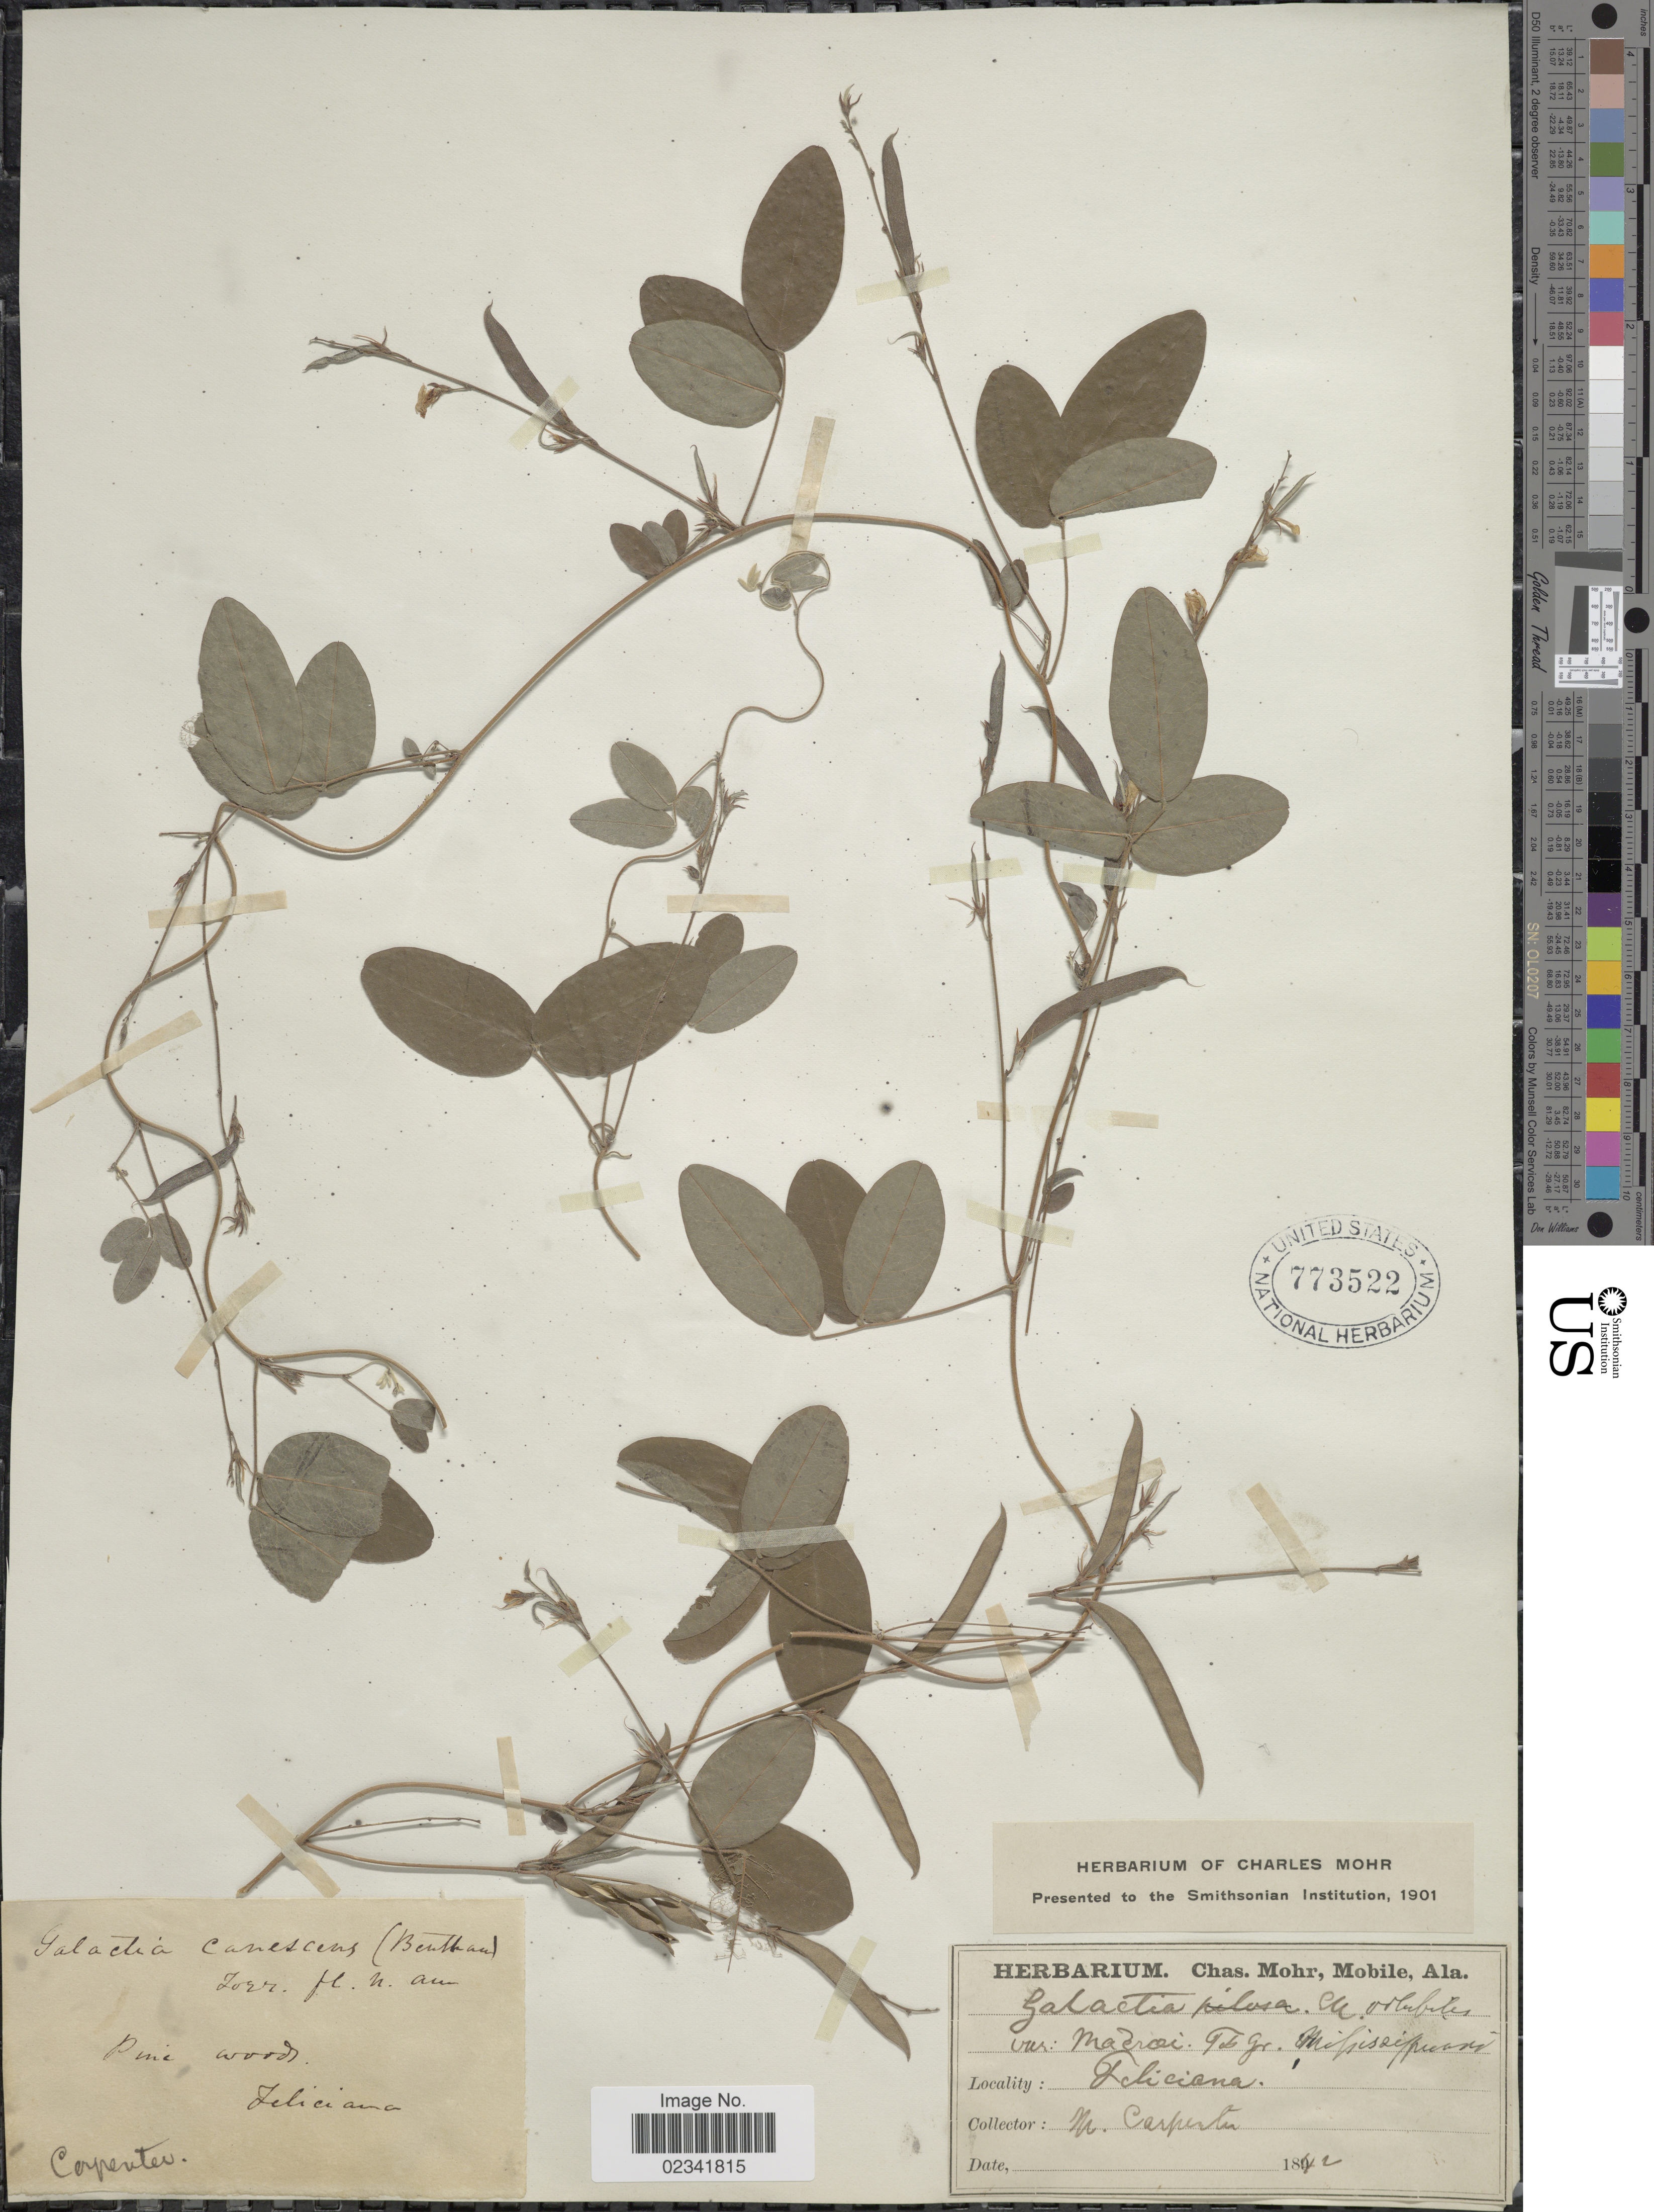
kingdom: Plantae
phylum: Tracheophyta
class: Magnoliopsida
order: Fabales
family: Fabaceae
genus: Galactia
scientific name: Galactia volubilis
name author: (L.) Britton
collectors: M. Carpenter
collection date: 1842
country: United States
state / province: Louisiana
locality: Pine woods, Feliciana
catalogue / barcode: US 773522